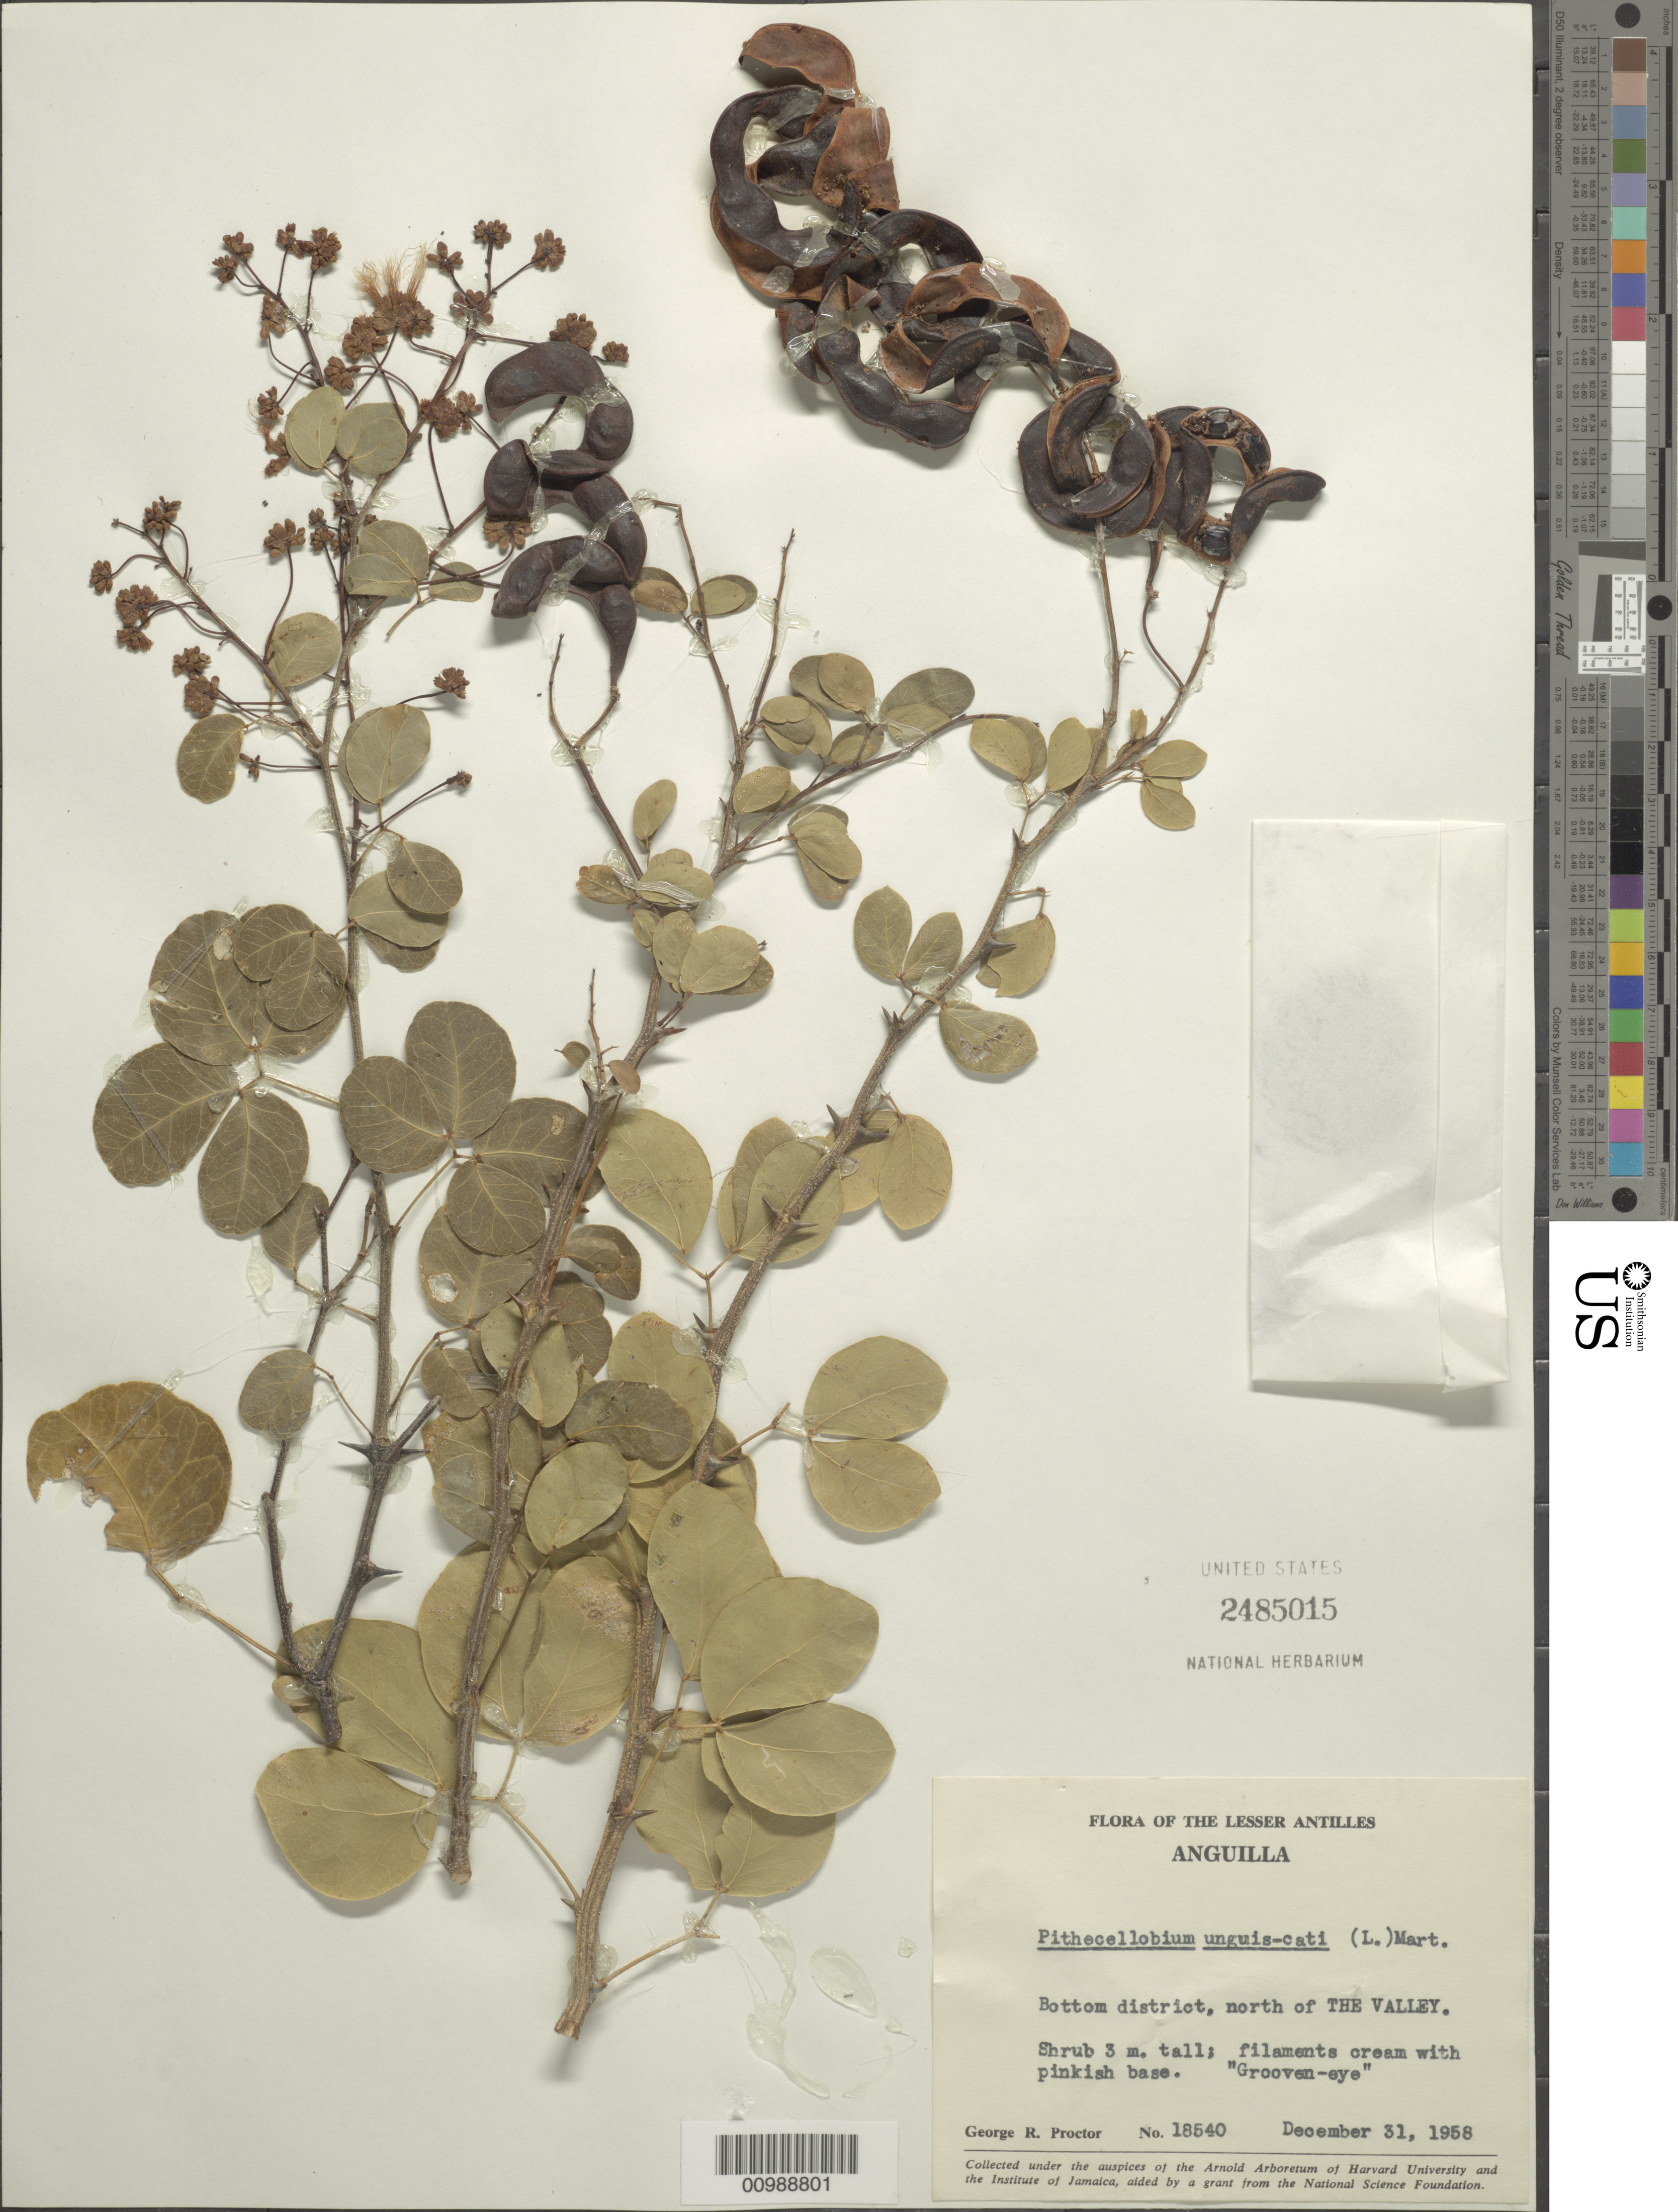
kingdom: Plantae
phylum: Tracheophyta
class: Magnoliopsida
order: Fabales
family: Fabaceae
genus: Pithecellobium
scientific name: Pithecellobium unguis-cati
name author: (L.) Benth.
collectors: G. R. Proctor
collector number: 18540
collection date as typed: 31 Dec 1958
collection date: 1958-12-31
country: Anguilla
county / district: Bottom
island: Anguilla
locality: N of The Valley.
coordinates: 0 N, 0 E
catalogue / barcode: US 2485015